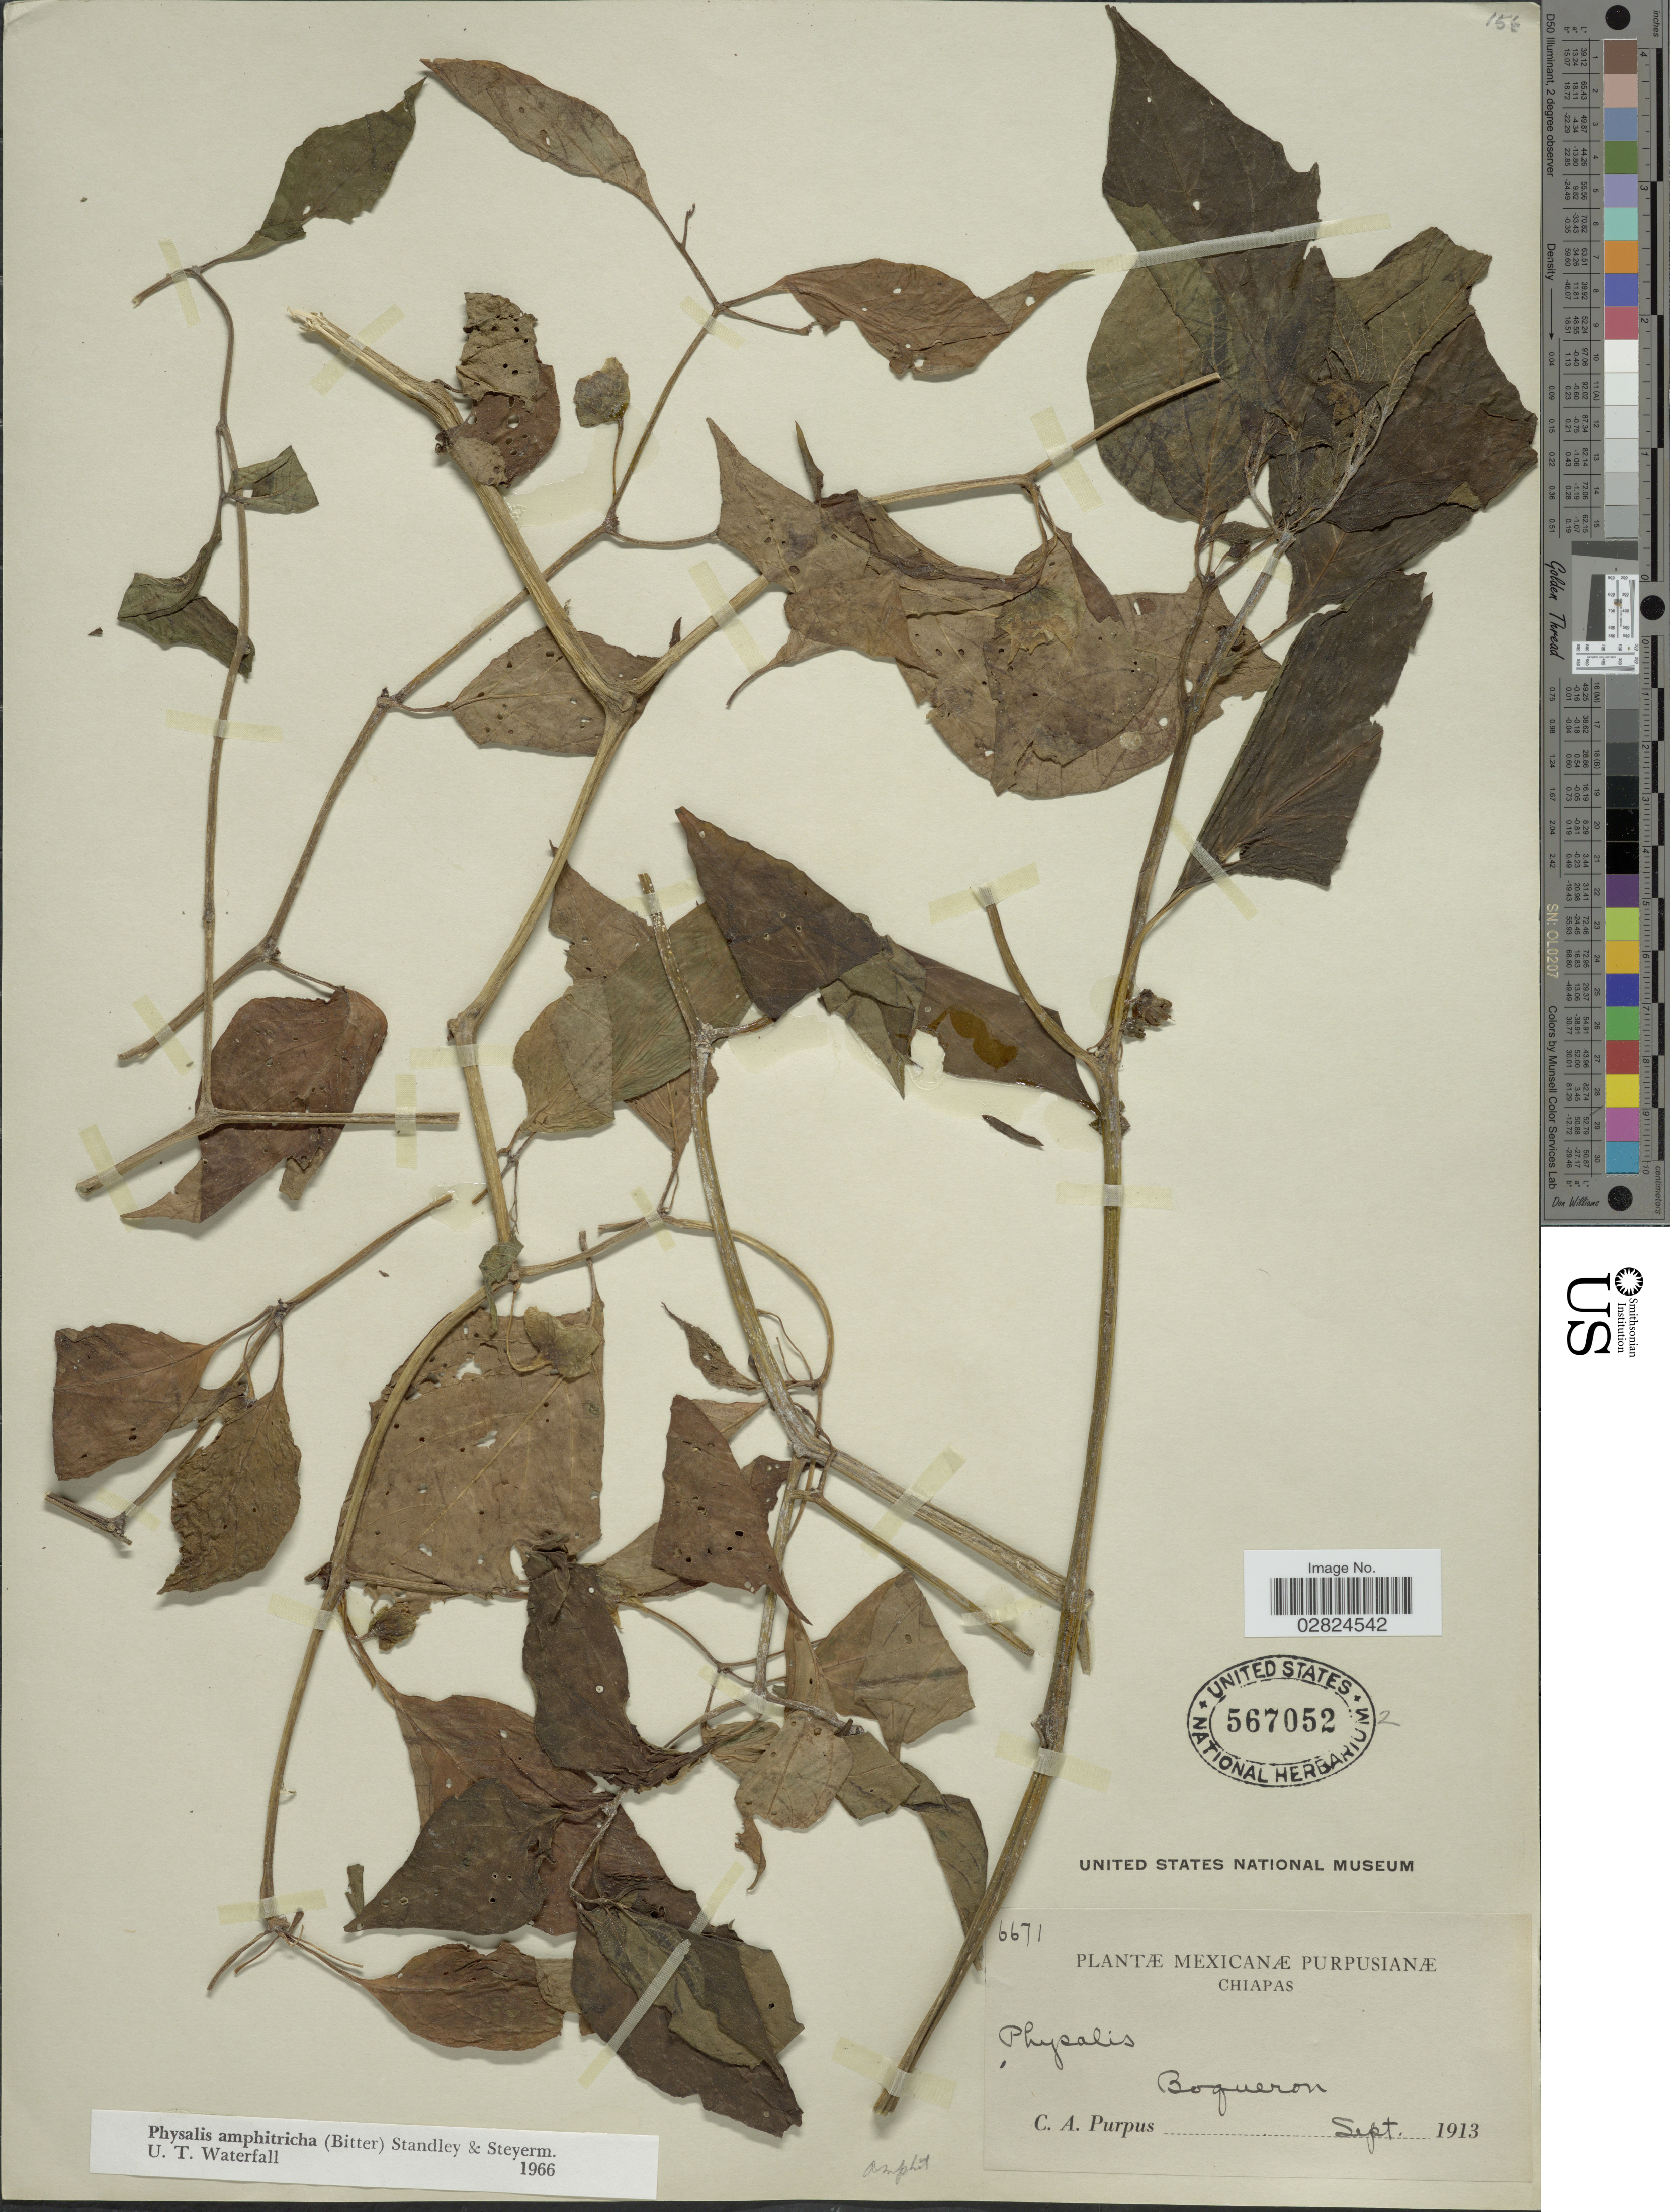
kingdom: Plantae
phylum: Tracheophyta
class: Magnoliopsida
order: Solanales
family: Solanaceae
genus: Physalis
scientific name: Physalis amphitricha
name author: (Bitter) Standl. & Steyerm.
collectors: C. A. Purpus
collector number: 6671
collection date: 1913-09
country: Mexico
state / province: Chiapas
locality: Boqueron.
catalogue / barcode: US 567052